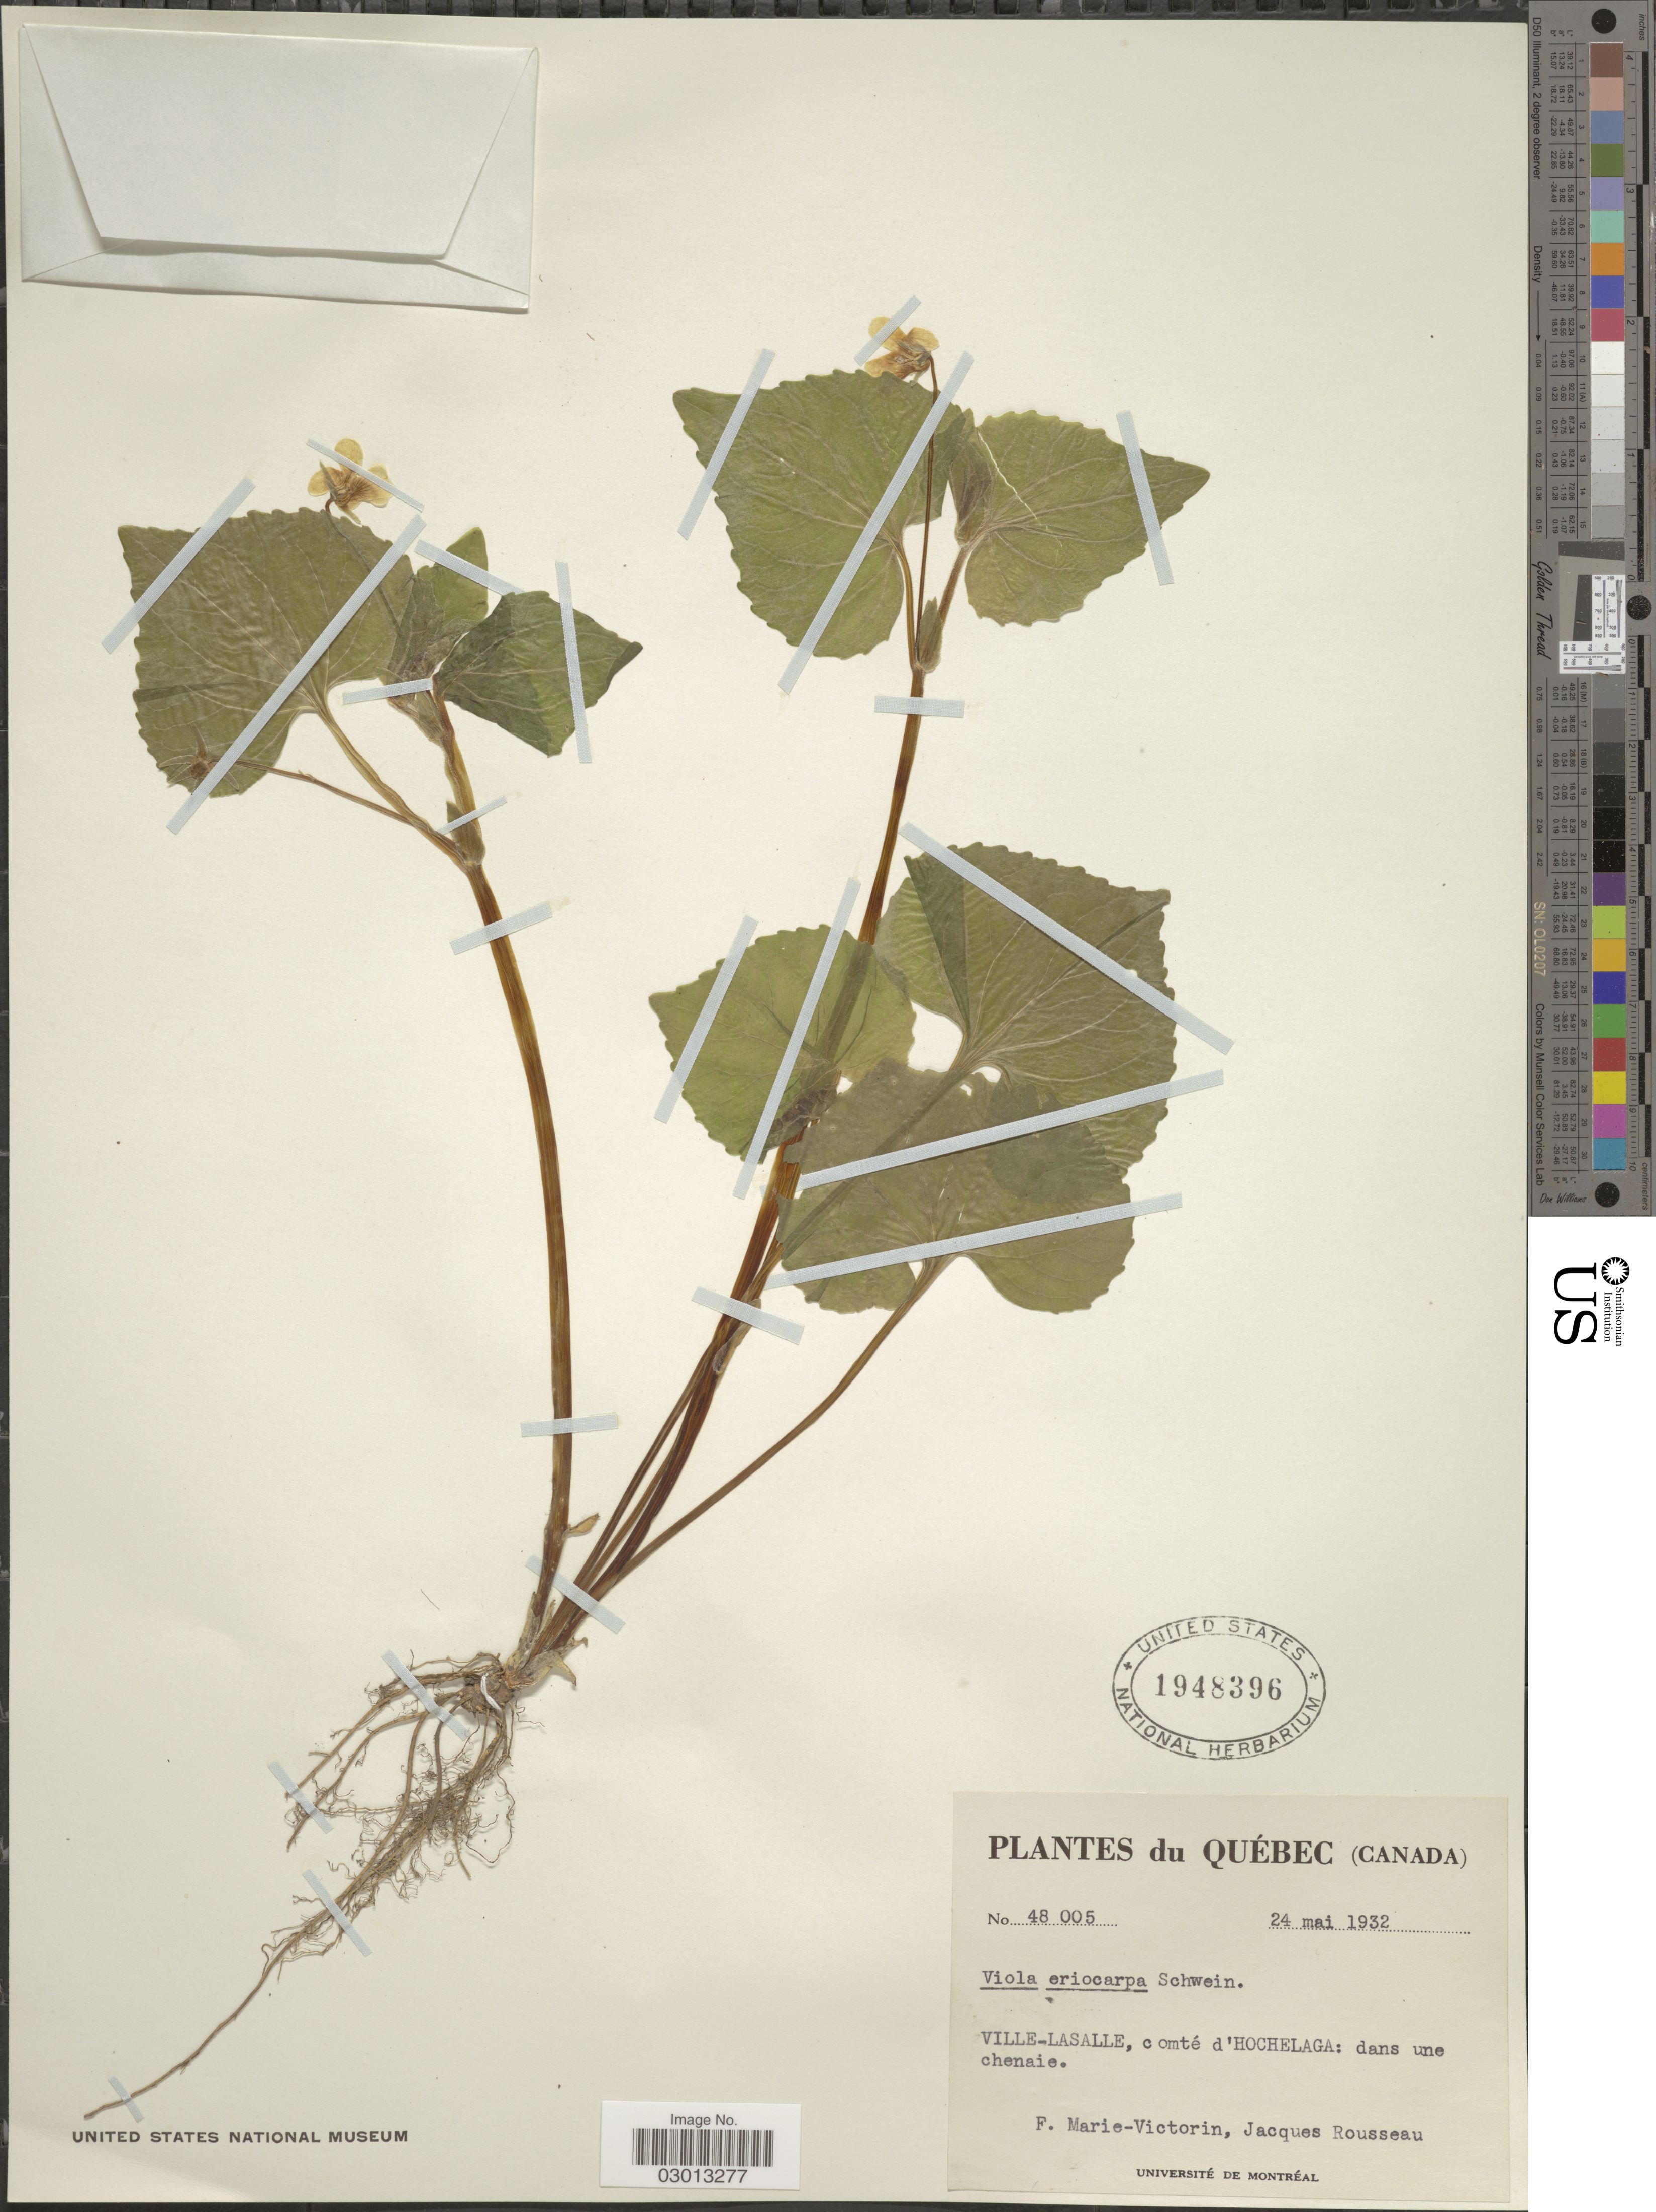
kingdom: Plantae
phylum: Tracheophyta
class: Magnoliopsida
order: Malpighiales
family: Violaceae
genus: Viola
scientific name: Viola pensylvanica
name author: Michx.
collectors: F. Marie-Victorin & J. Rousseau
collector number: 48005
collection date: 1932-05-24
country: Canada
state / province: Quebec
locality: Ville-Lasalle, comté d'Hochelaga: dans une chanaie.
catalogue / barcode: US 1948396